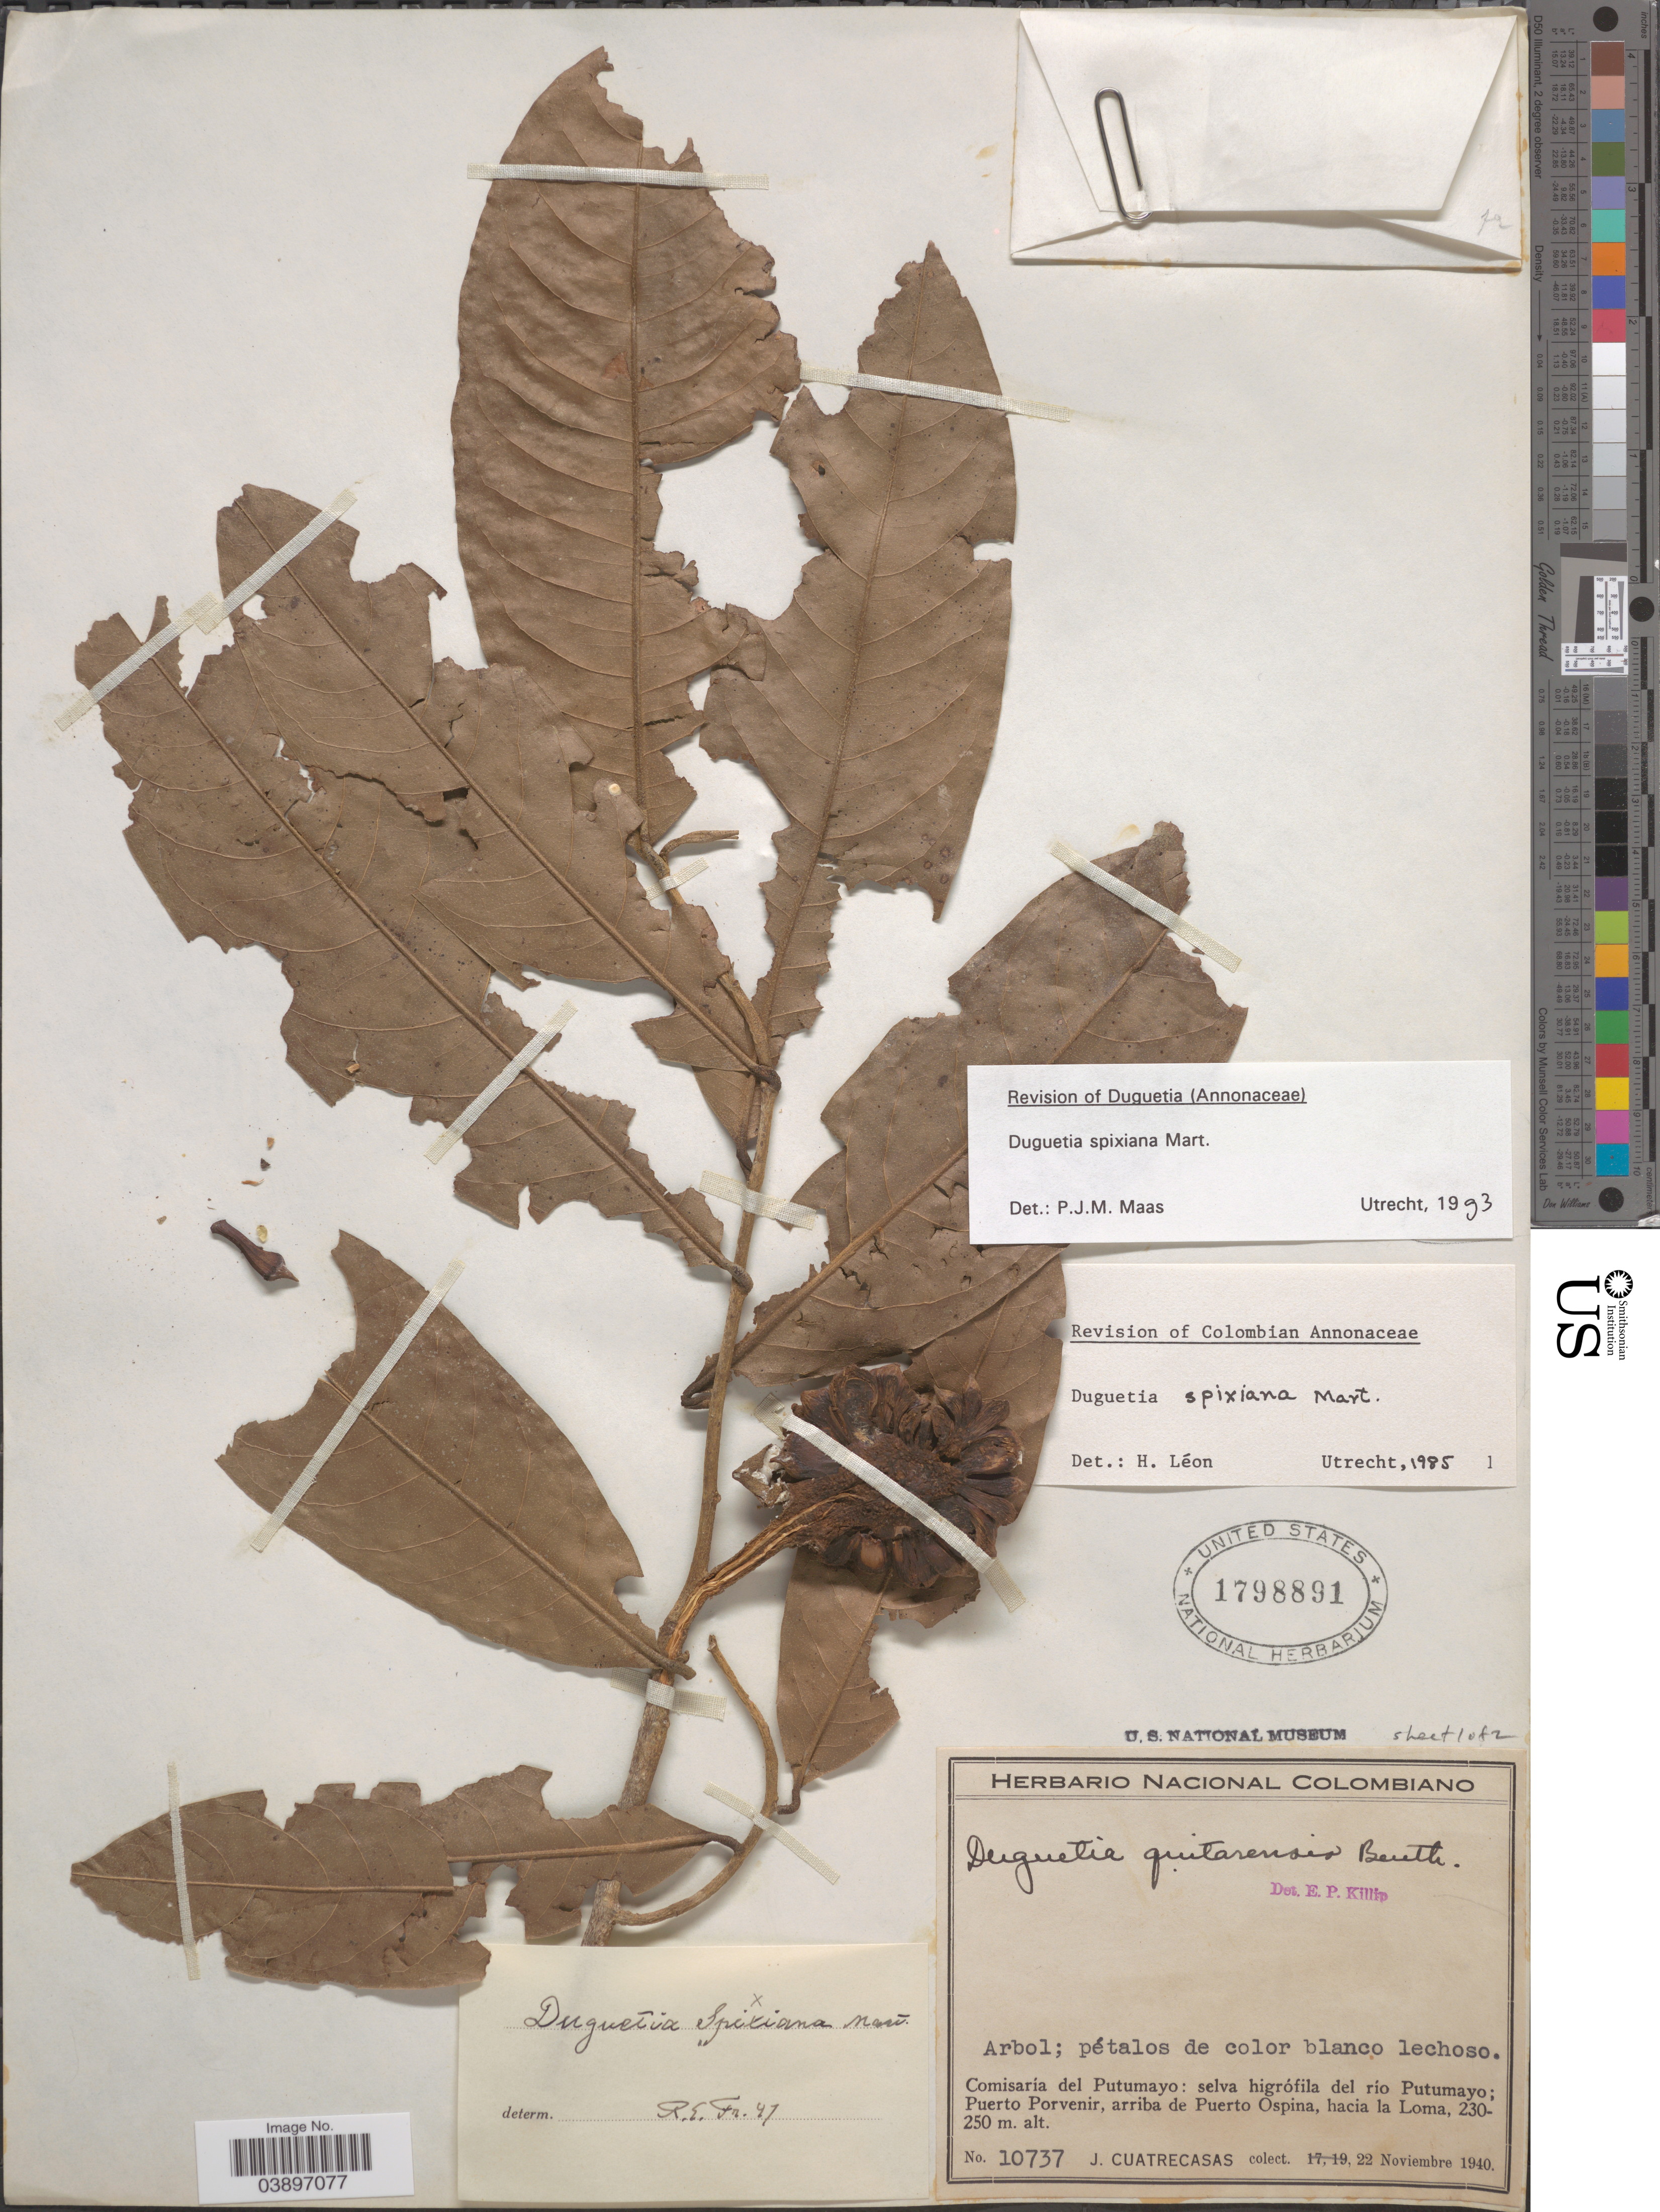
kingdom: Plantae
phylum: Tracheophyta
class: Magnoliopsida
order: Magnoliales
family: Annonaceae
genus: Duguetia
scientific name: Duguetia spixiana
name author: Mart.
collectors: J. Cuatrecasas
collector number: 10737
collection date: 1940-11-22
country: Colombia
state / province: Putumayo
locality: Comisaría del Putumayo: selva Higrófila del río Putumayo; Puerto Porvenir, arriba de Puerto Ospina, hacia la Loma.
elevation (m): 230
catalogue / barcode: US 1798891